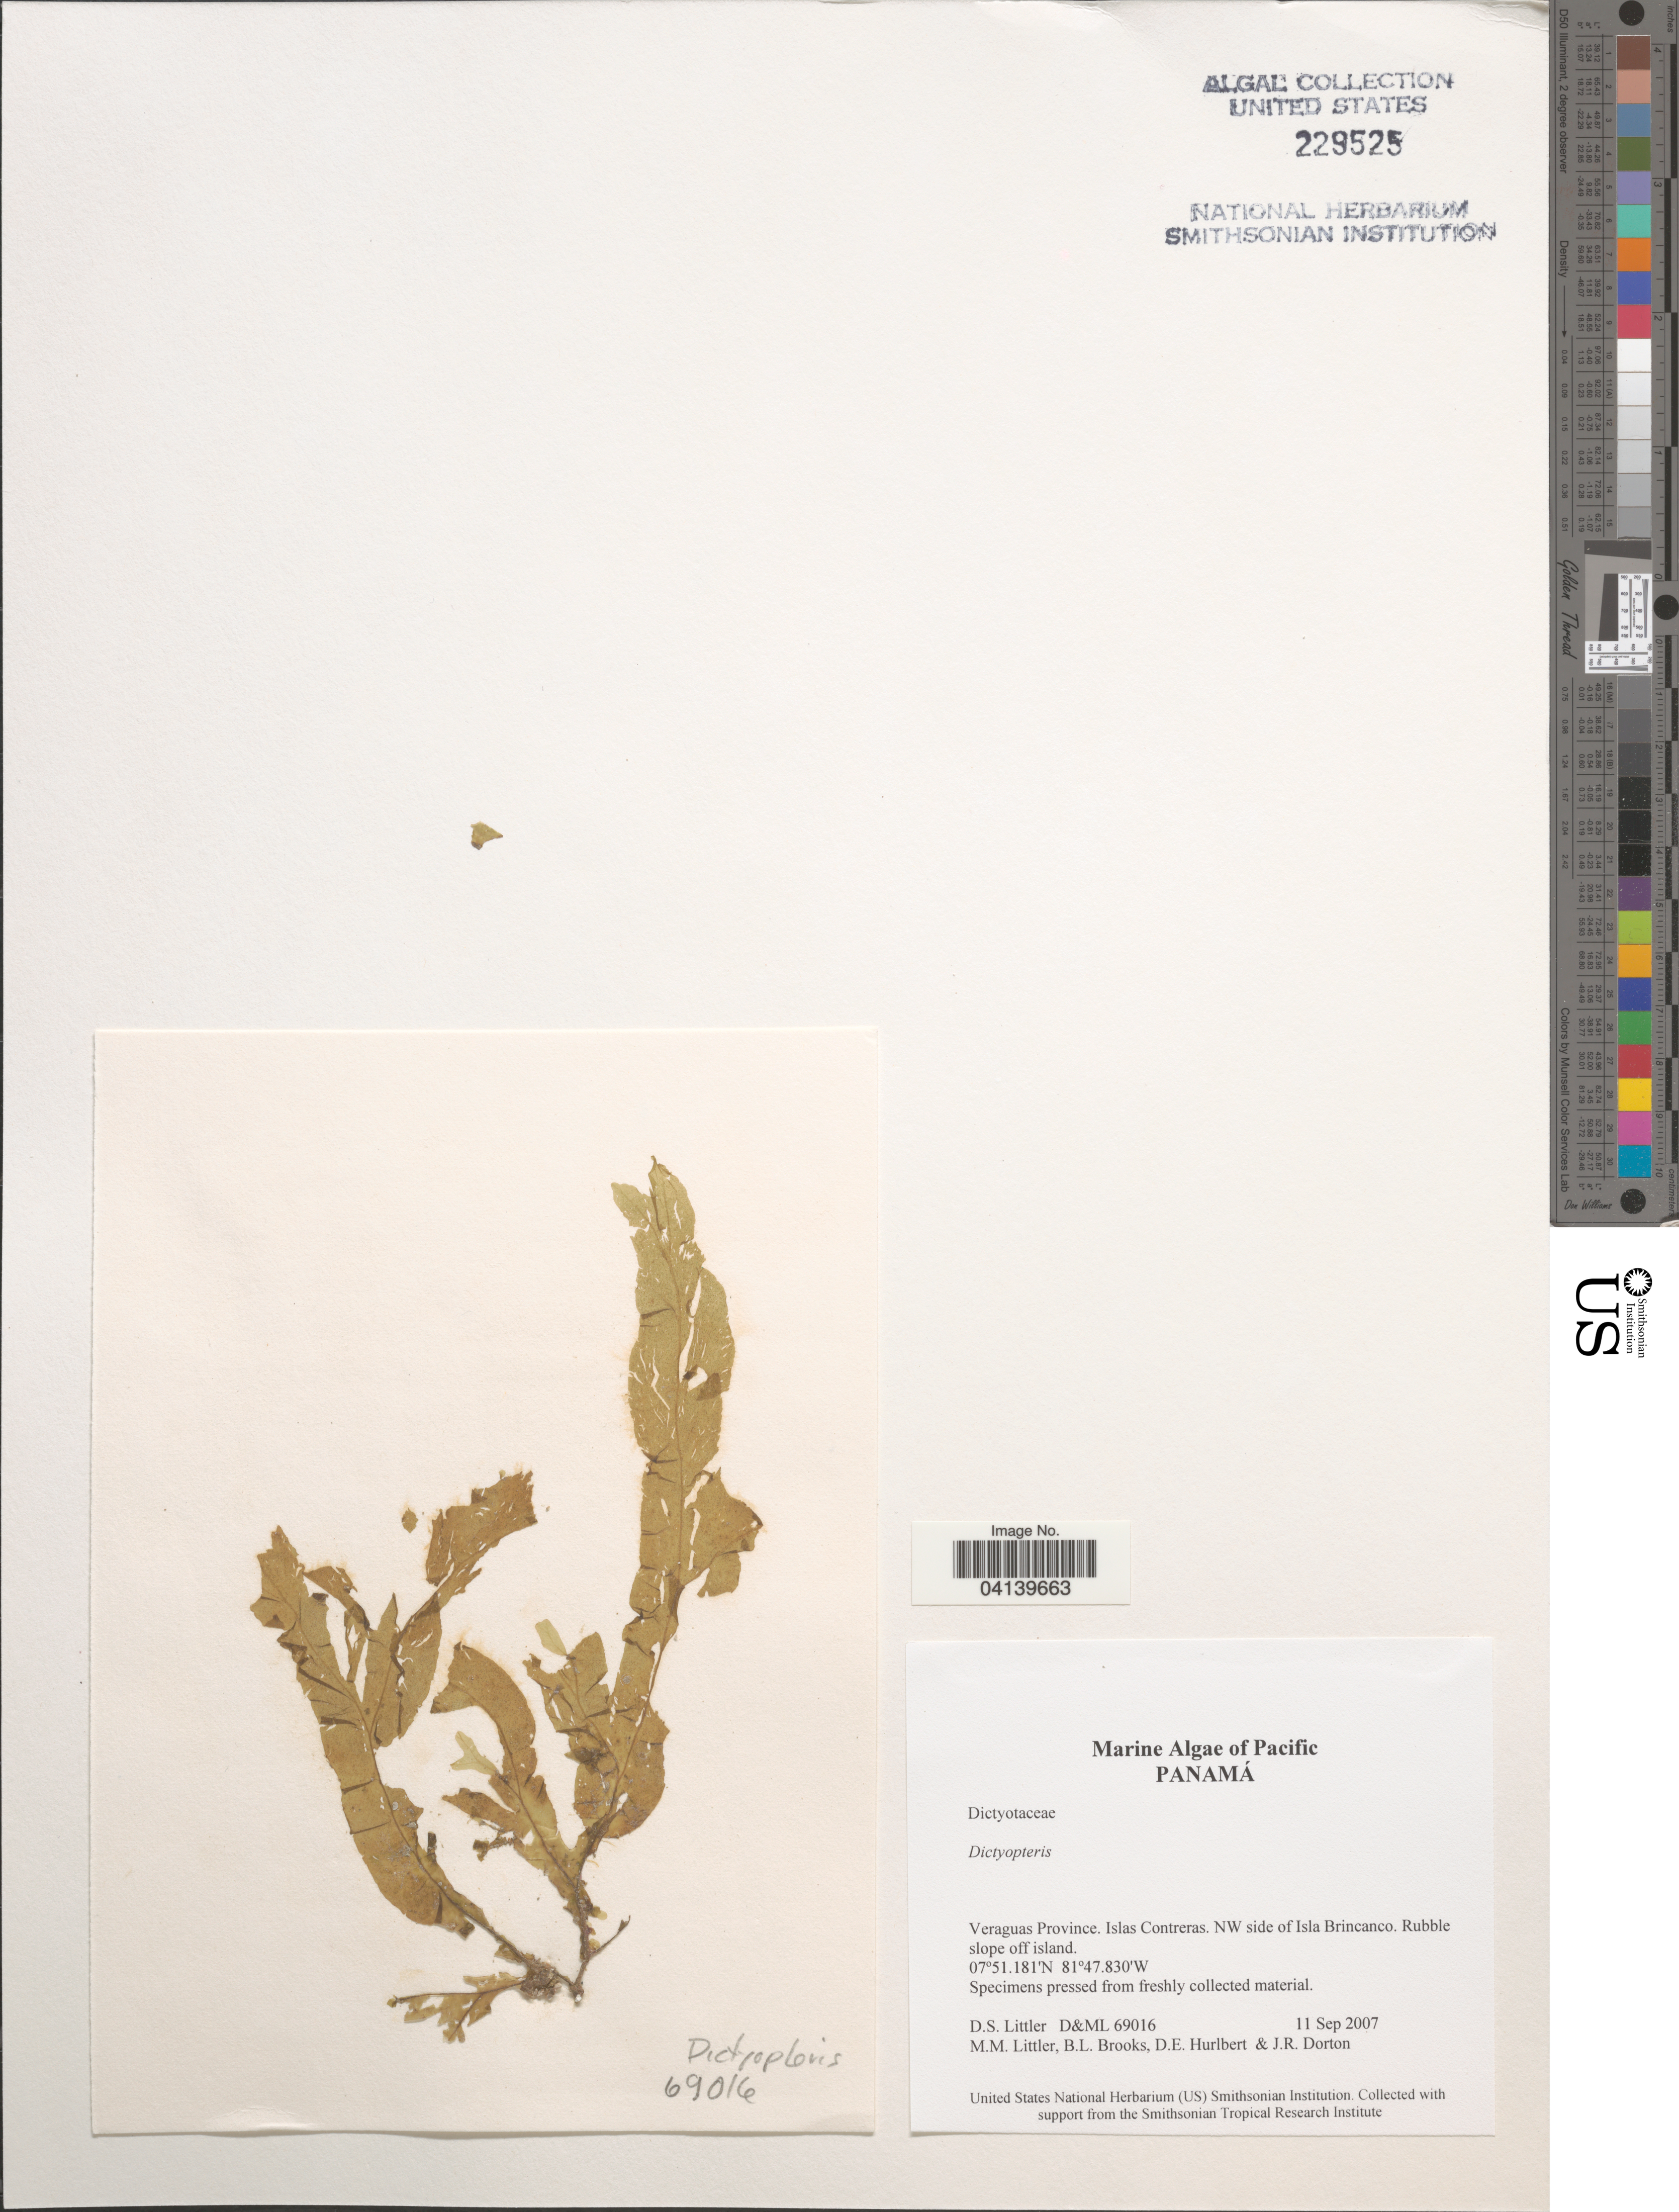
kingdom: Chromista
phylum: Ochrophyta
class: Phaeophyceae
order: Dictyotales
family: Dictyotaceae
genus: Dictyopteris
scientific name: Dictyopteris sp.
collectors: D. S. Littler, B. Brooks, D. Hurlbert & J. Dorton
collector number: D&ML69016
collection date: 2007-09-11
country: Panama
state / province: Veraguas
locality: Islas Contreras. NW side of Isla Brincanco. Rubble slope off island.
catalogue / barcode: US 229525